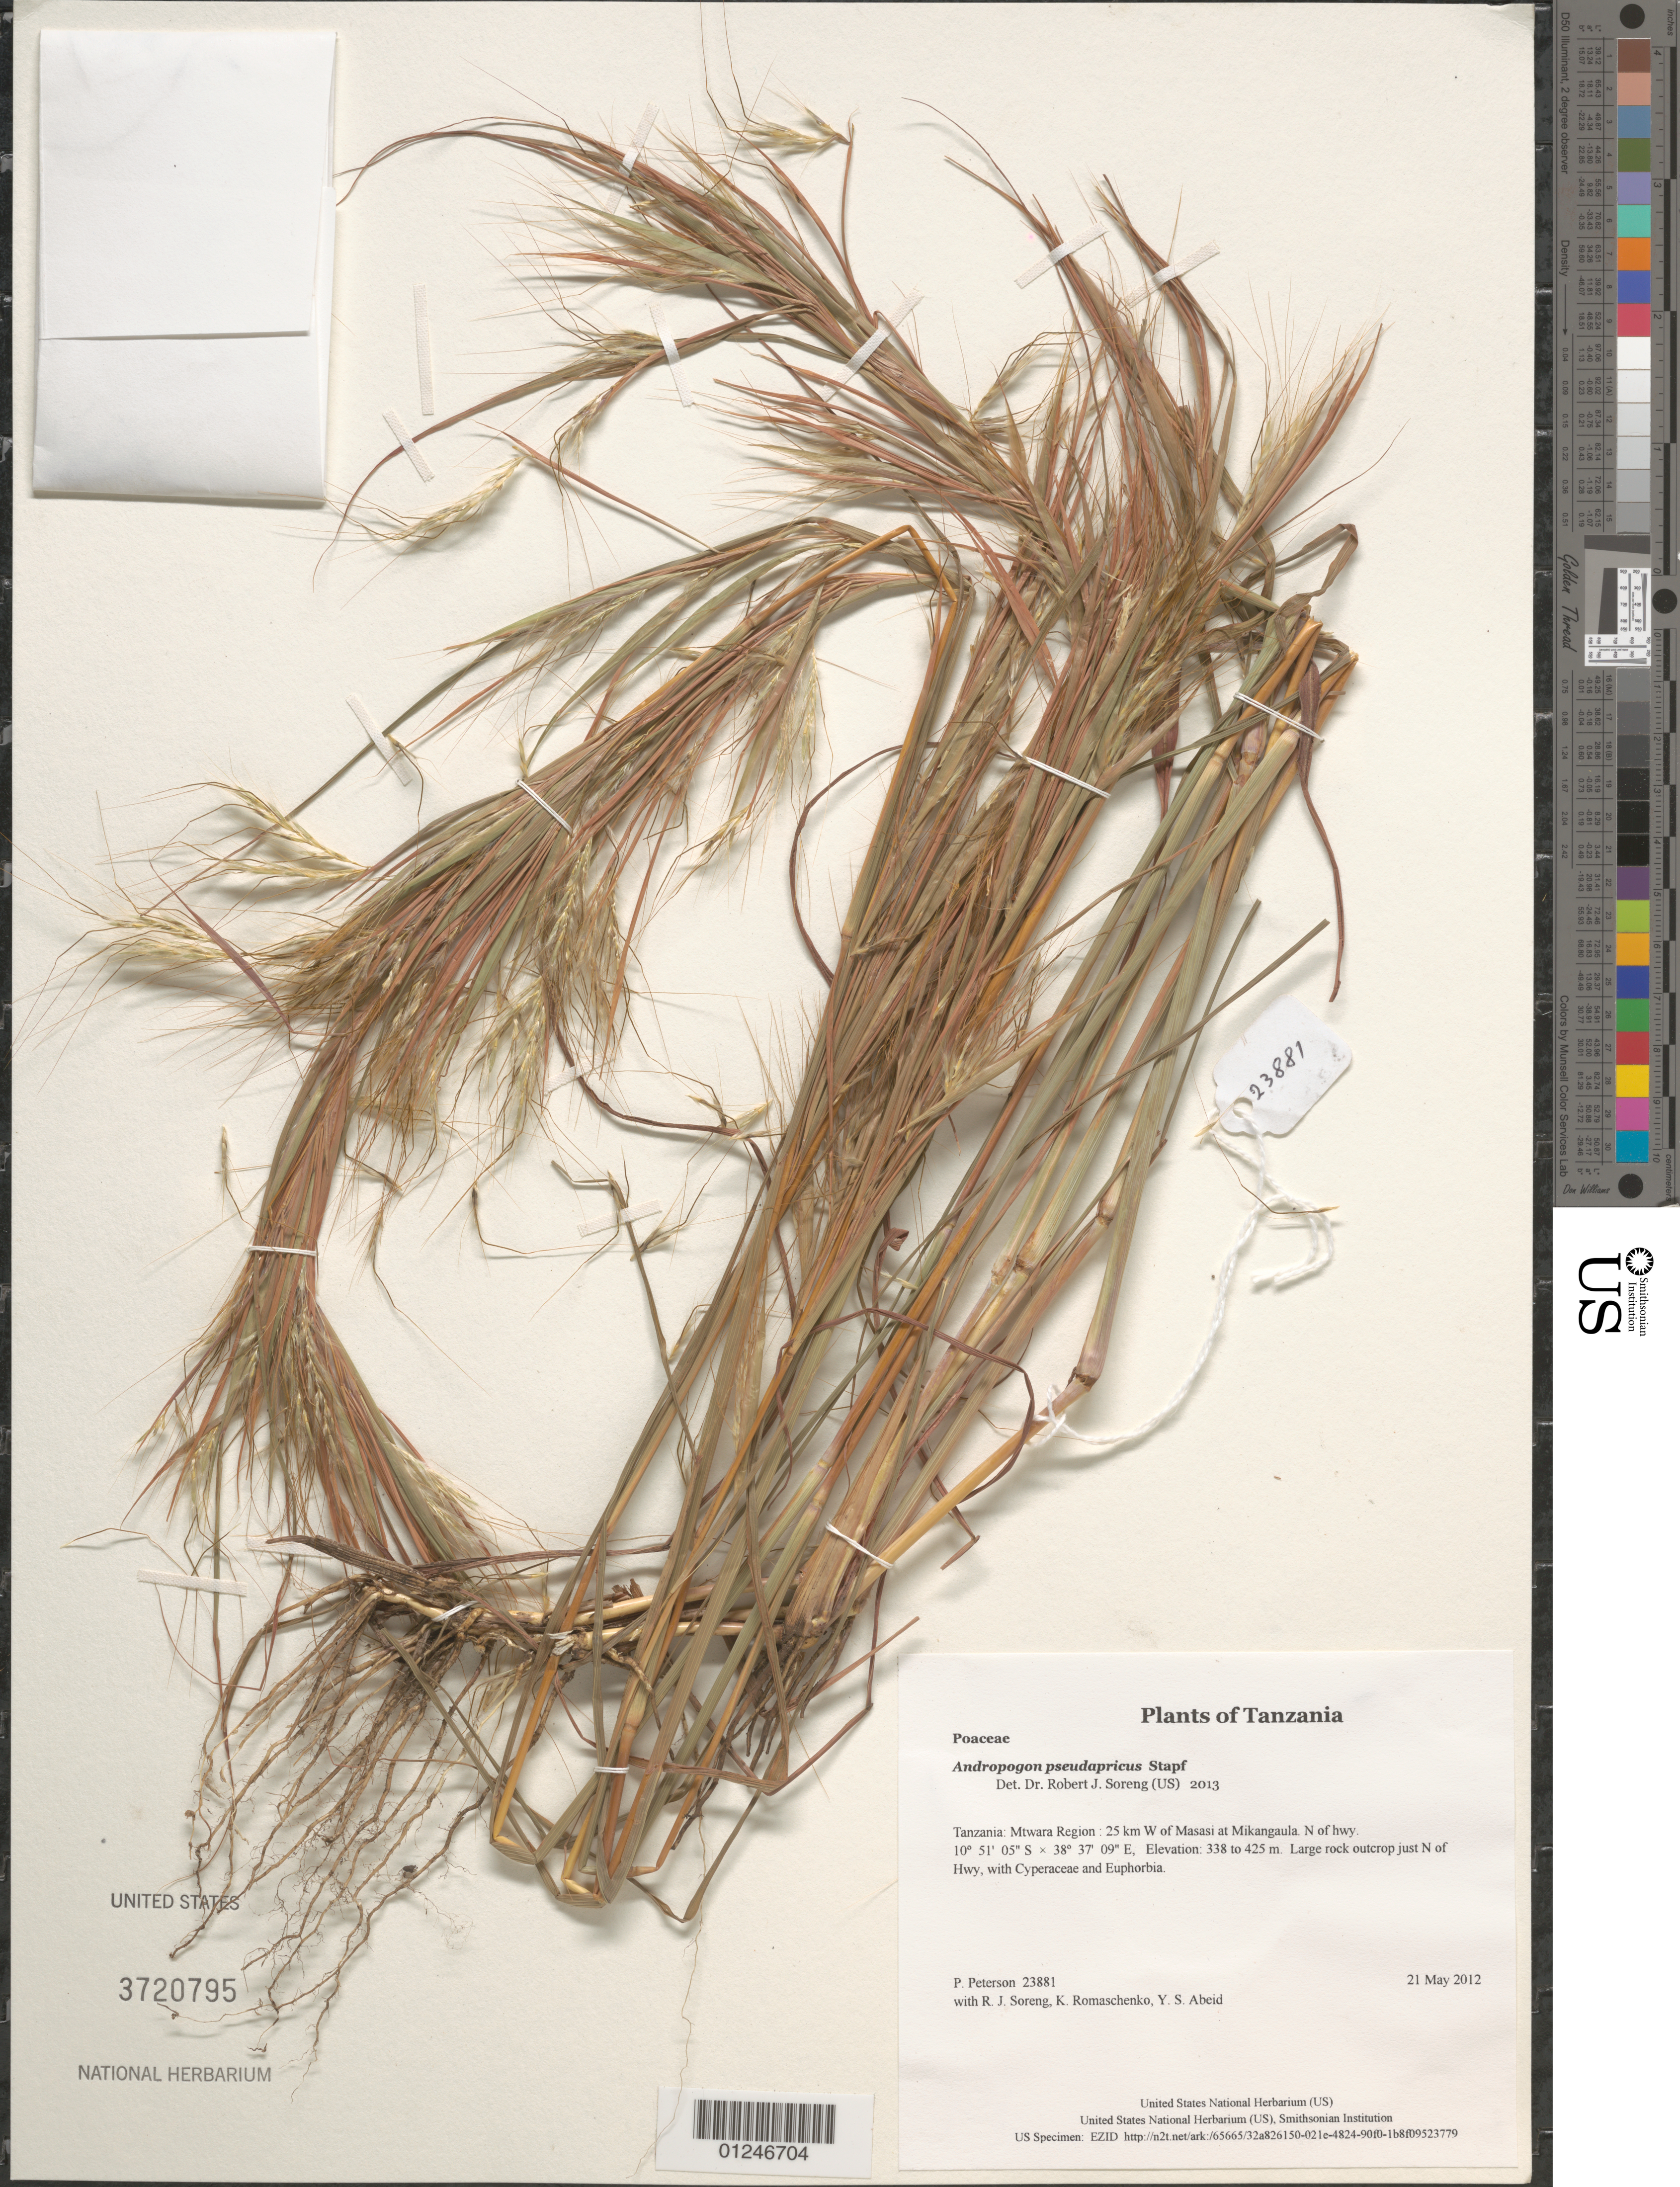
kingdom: Plantae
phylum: Tracheophyta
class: Liliopsida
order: Poales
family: Poaceae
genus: Andropogon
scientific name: Andropogon pseudapricus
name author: Stapf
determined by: Soreng, Robert J., Research Associate (BOT), Smithsonian Institution - National Museum of Natural History (UNITED STATES)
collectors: P. M. Peterson, R. J. Soreng, K. Romaschenko & Y. Abeid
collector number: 23881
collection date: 2012-05-21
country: Tanzania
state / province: Mtwara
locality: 25 km W of Masasi at Mikangaula. N of hwy.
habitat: Large rock outcrop just N of Hwy, with Cyperaceae and Euphorbia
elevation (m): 338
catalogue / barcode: US 3720795